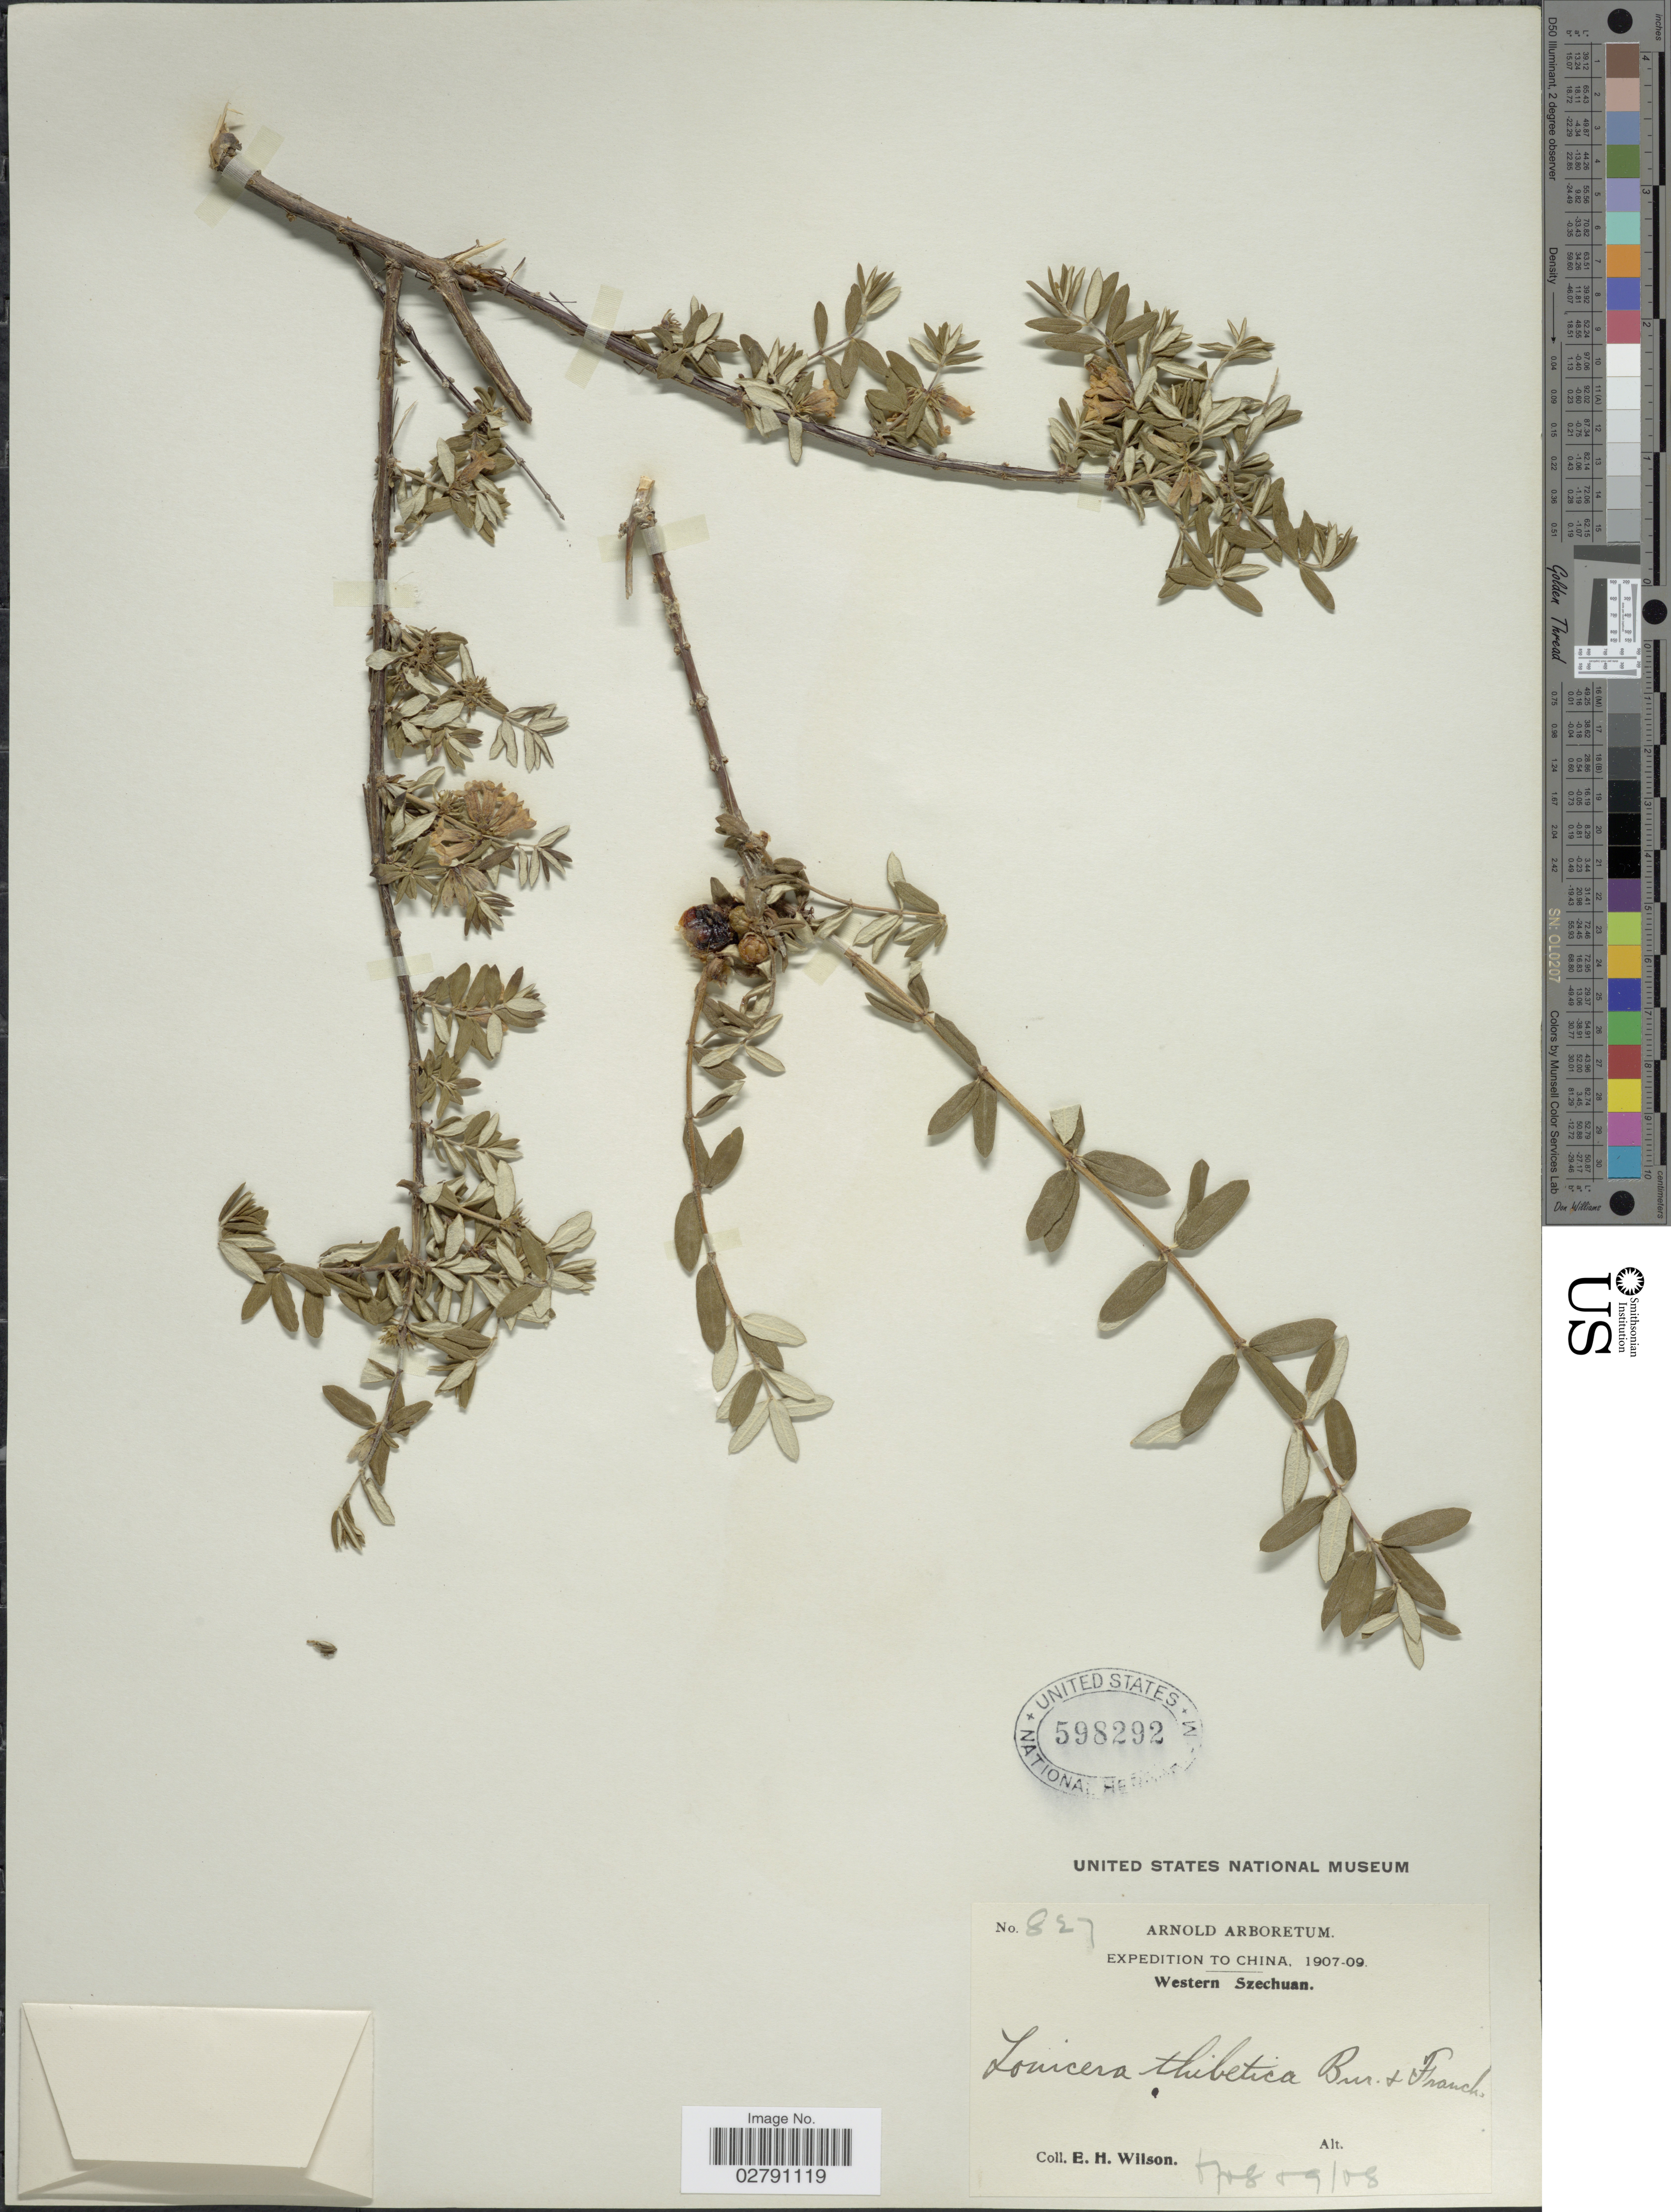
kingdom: Plantae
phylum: Tracheophyta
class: Magnoliopsida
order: Dipsacales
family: Caprifoliaceae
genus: Lonicera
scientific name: Lonicera thibetica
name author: Bureau & Franch.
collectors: E. Wilson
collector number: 827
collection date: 1908-06/1908-09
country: China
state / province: Sichuan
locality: Western Szechuan.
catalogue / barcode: US 598292